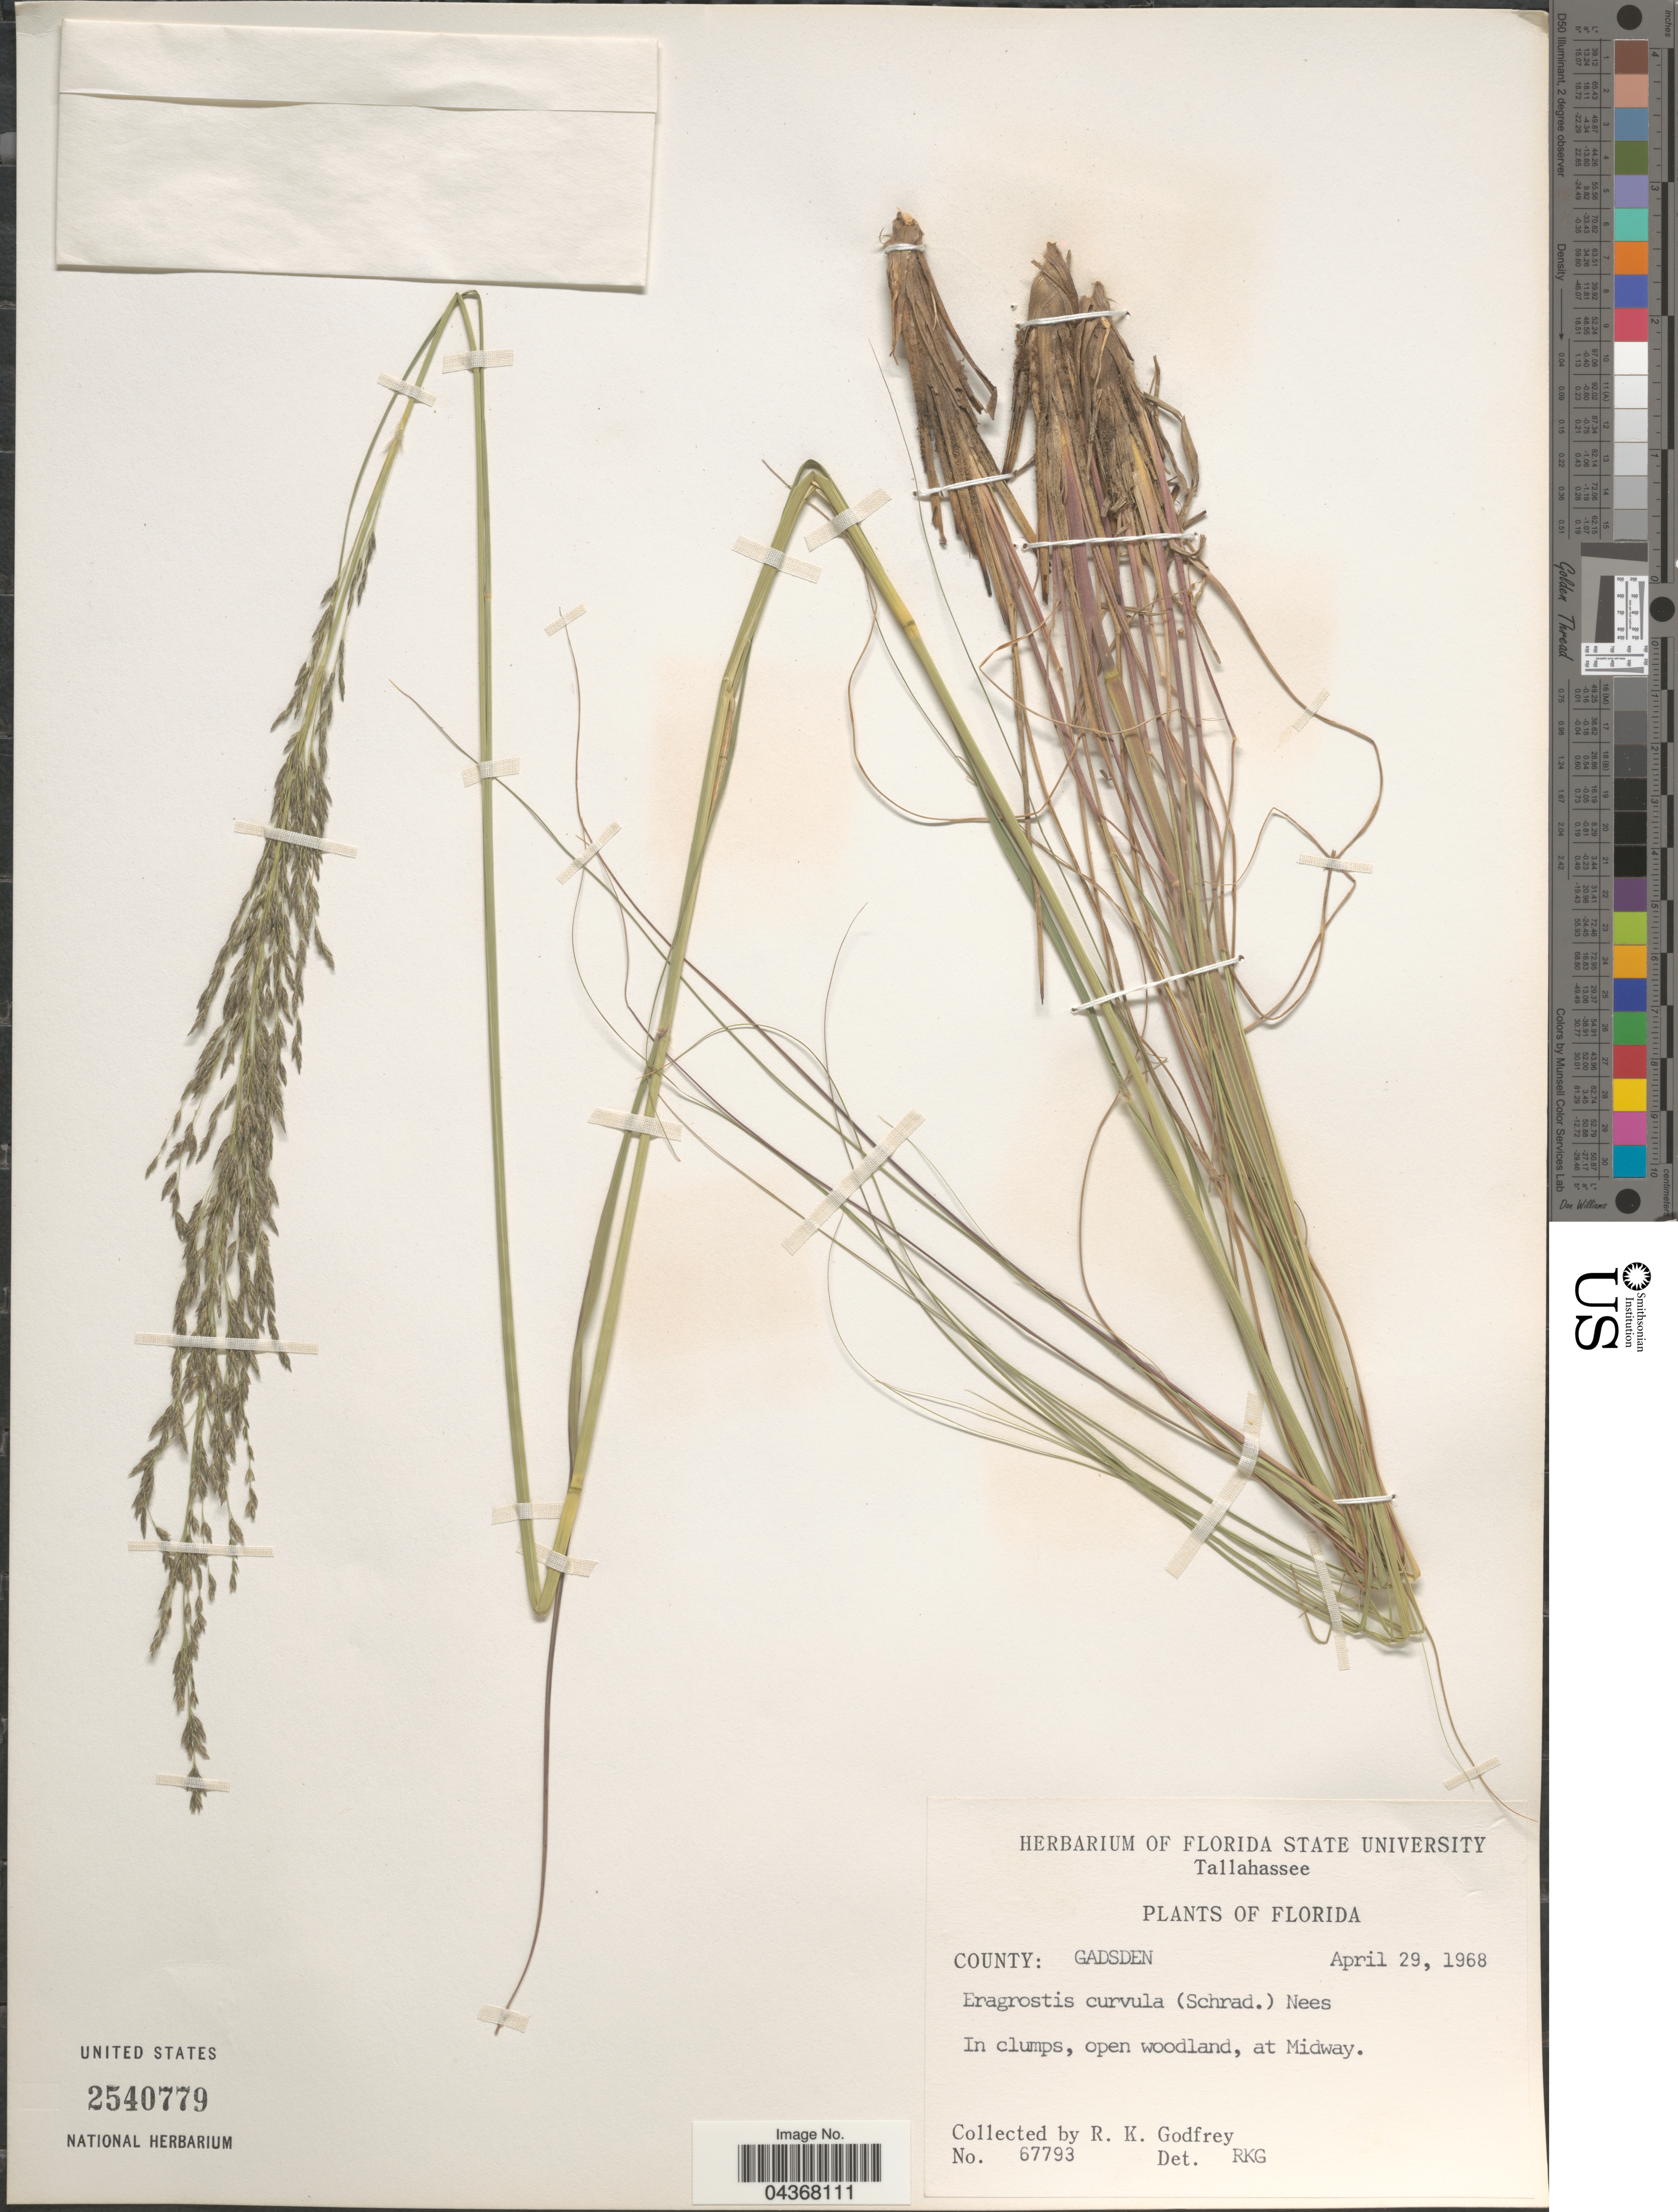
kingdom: Plantae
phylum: Tracheophyta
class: Liliopsida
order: Poales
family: Poaceae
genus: Eragrostis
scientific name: Eragrostis curvula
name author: (Schrad.) Nees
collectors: R. K. Godfrey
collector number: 67793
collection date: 1968-04-29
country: United States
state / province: Florida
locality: County: Gadsden. In clumps, open woodland, at Midway.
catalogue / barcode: US 2540779